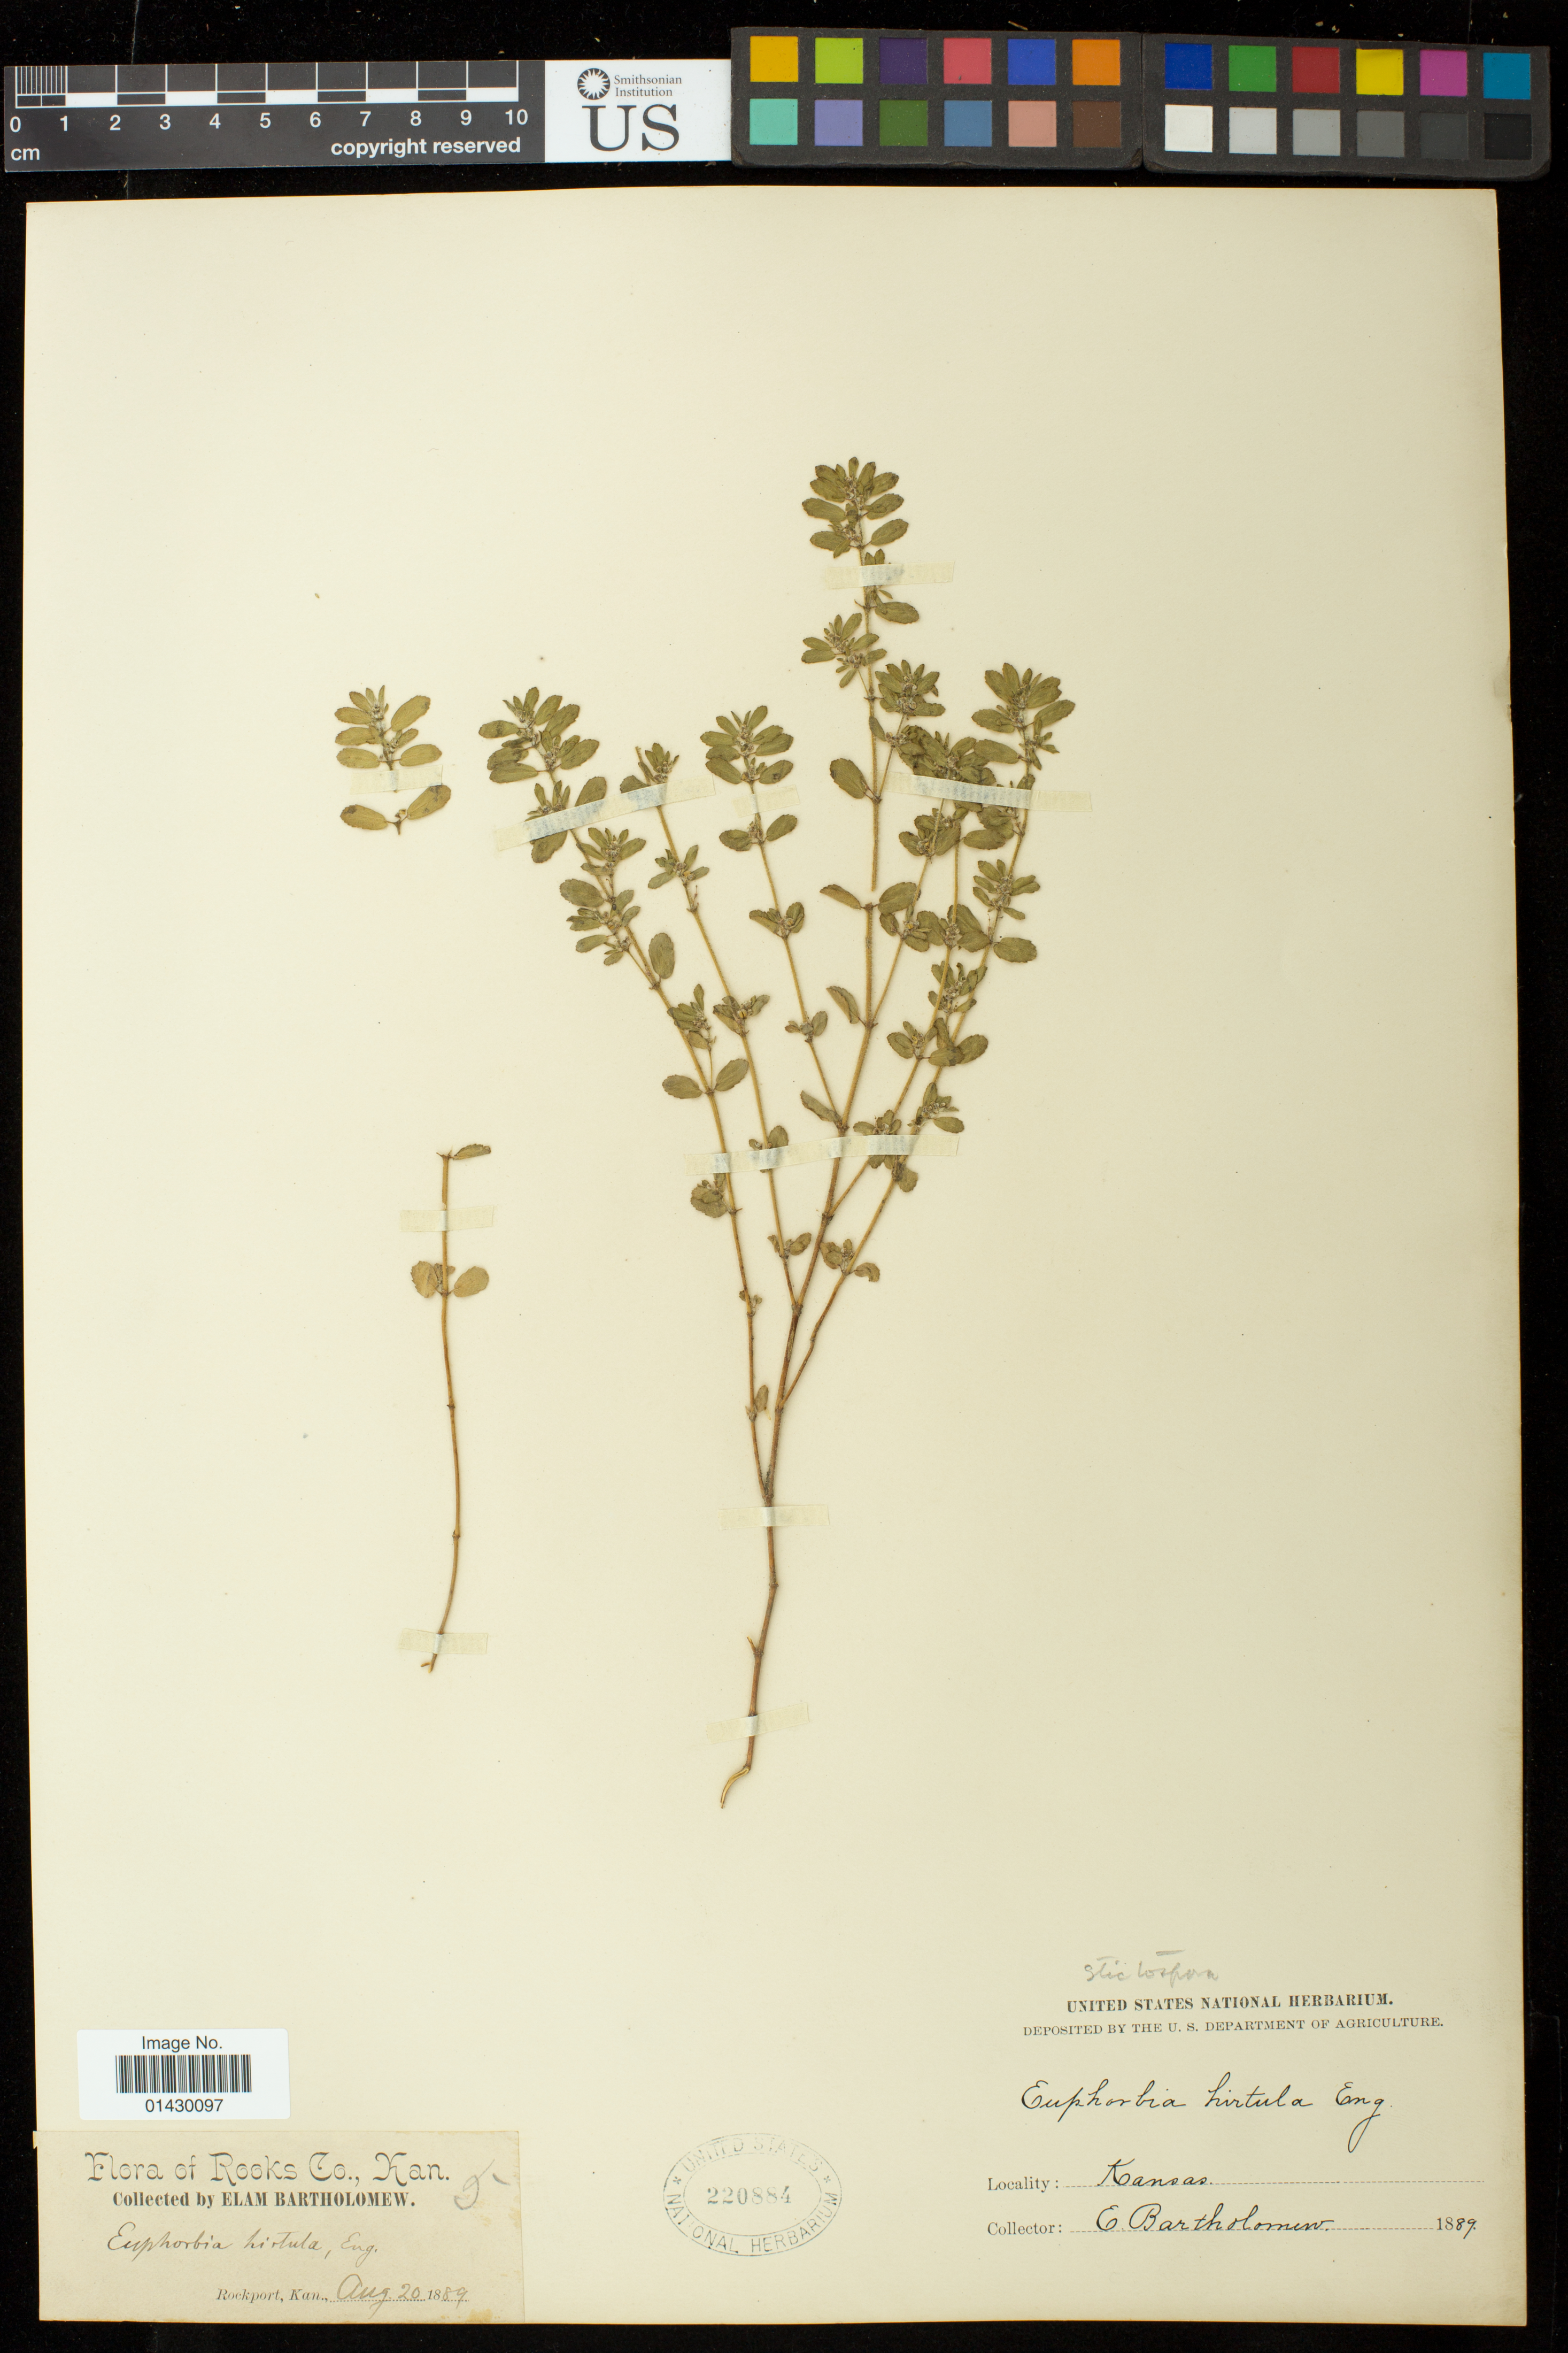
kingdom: Plantae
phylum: Tracheophyta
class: Magnoliopsida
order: Malpighiales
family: Euphorbiaceae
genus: Euphorbia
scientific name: Euphorbia stictospora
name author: Engelm.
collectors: E. Bartholomew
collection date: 1889-08-20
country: United States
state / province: Kansas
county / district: Rooks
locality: Rockport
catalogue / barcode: US 220884